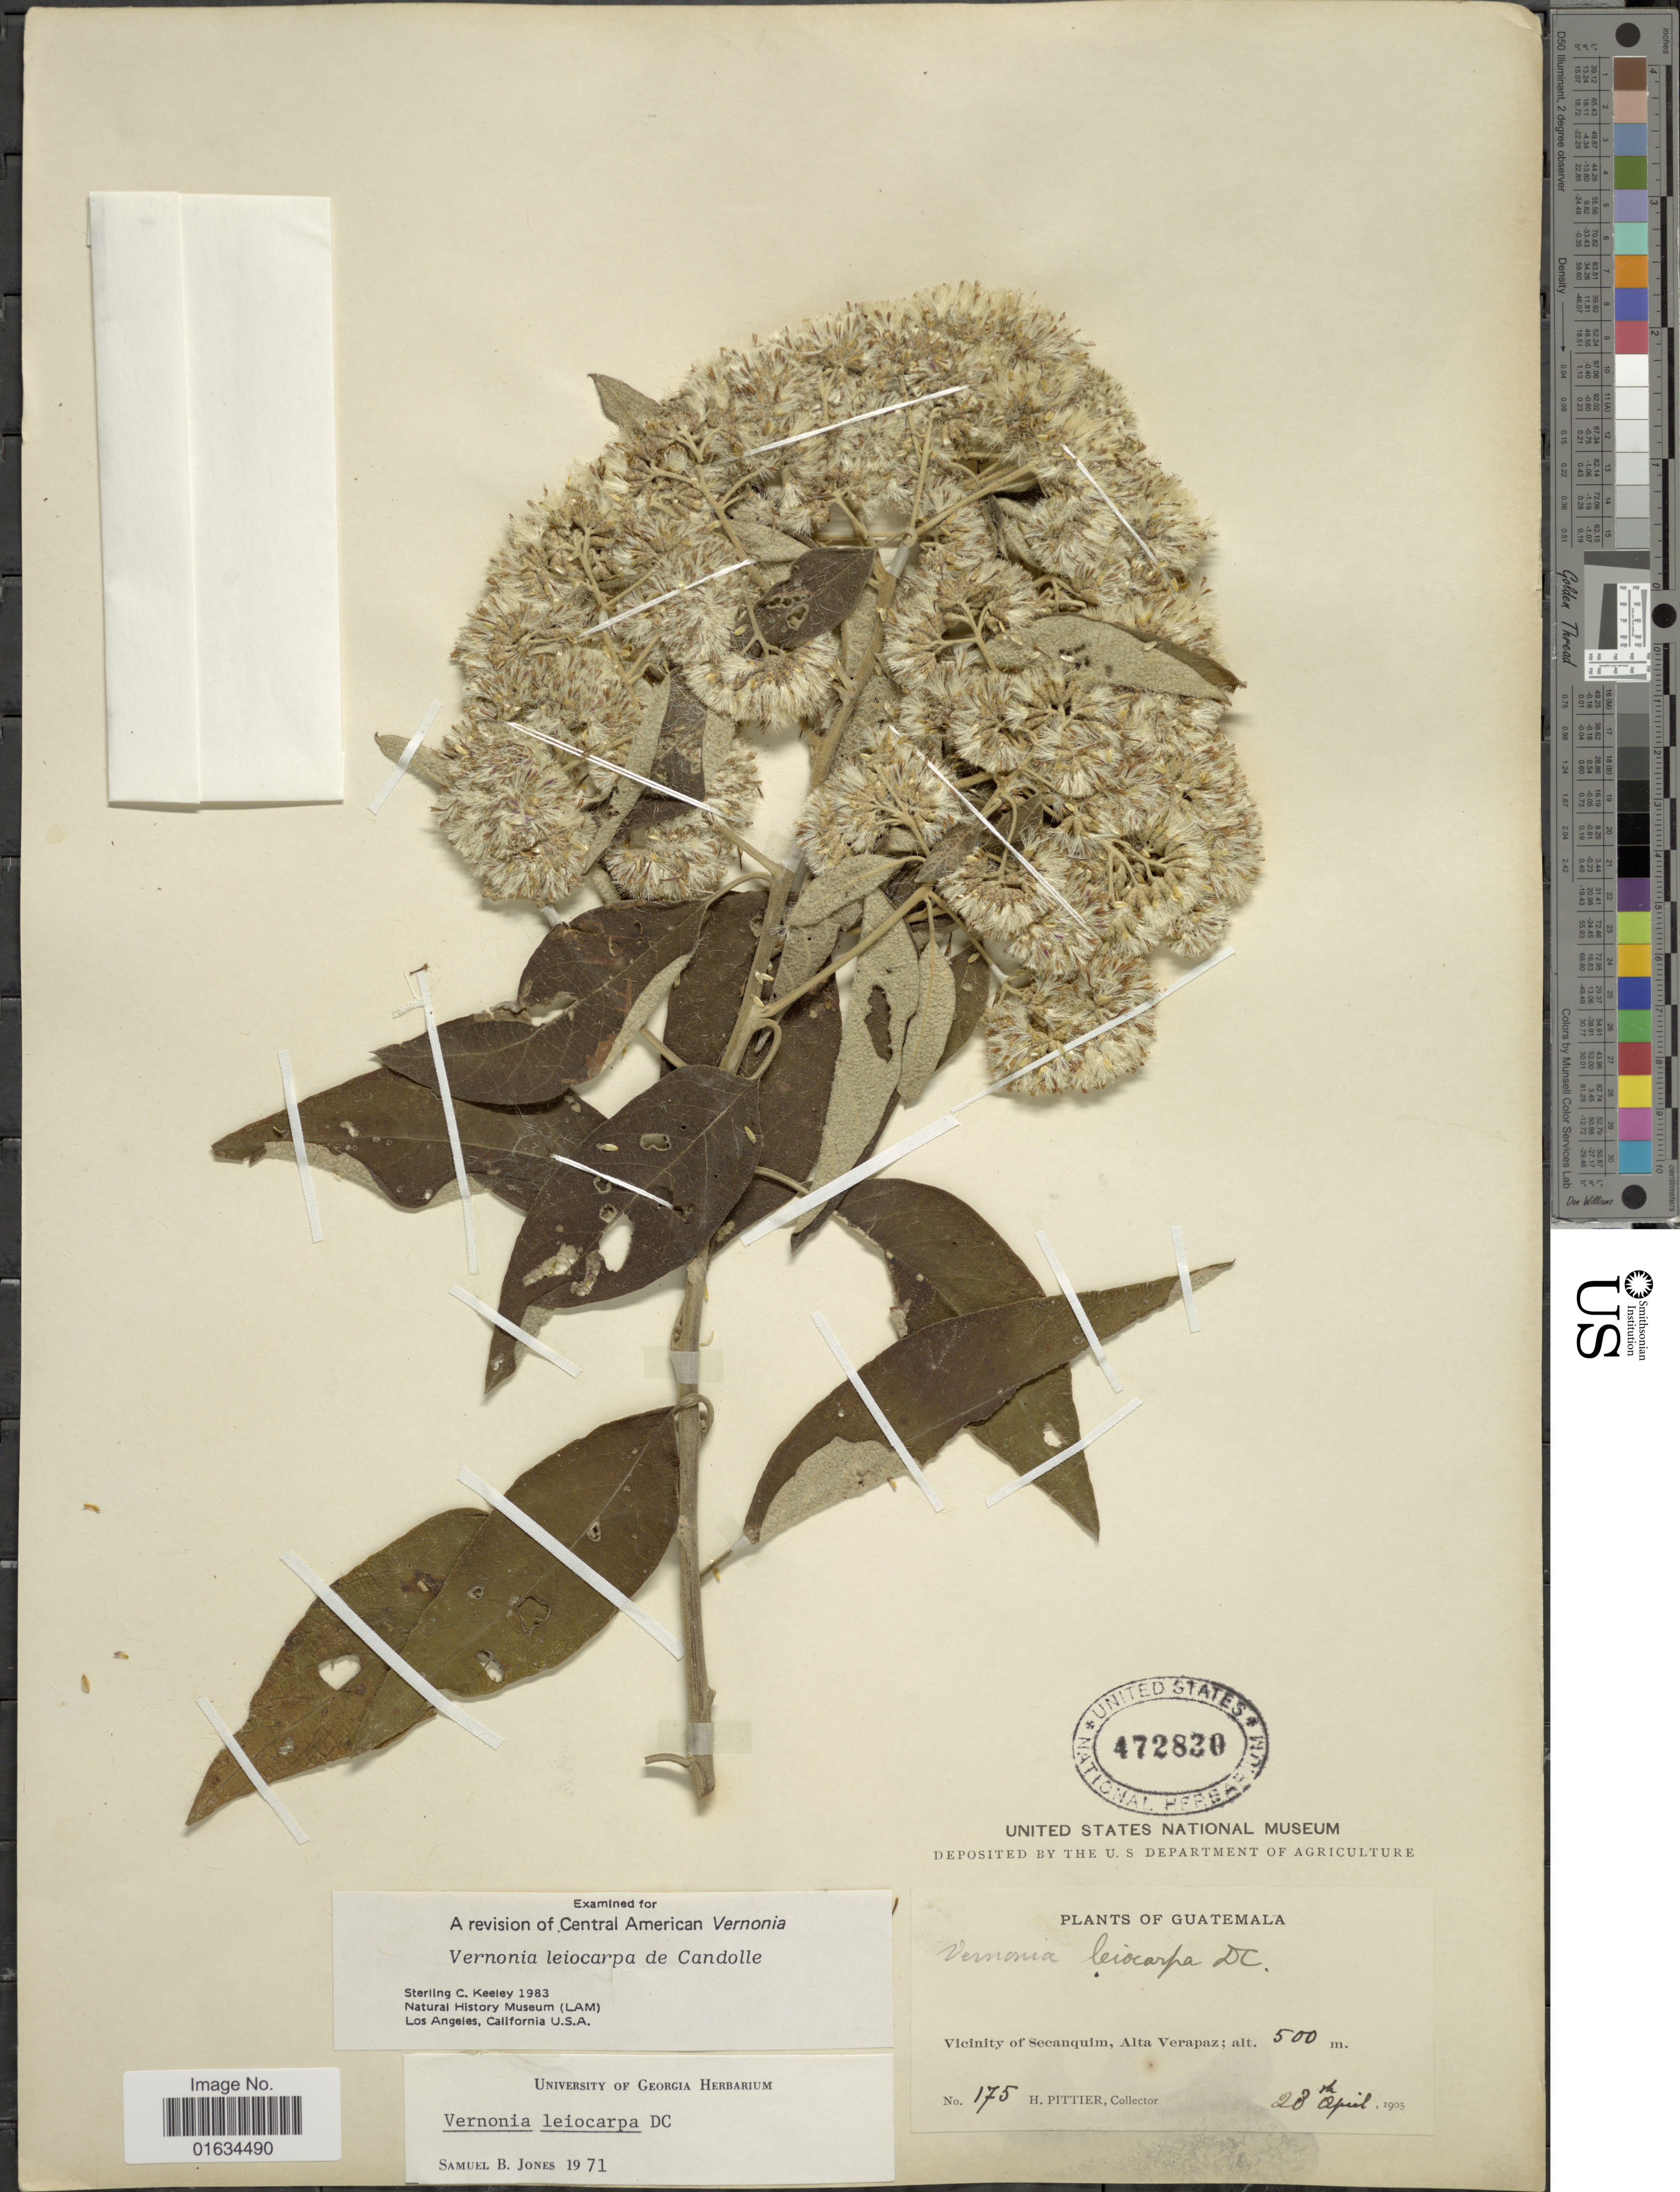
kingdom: Plantae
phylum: Tracheophyta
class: Magnoliopsida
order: Asterales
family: Asteraceae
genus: Eremosis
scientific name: Eremosis leiocarpa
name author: (DC.) Gleason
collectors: H. F. Pittier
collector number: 175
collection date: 1905-04-28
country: Guatemala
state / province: Alta Verapaz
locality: Vicinity of Secanquim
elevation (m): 500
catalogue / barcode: US 472830